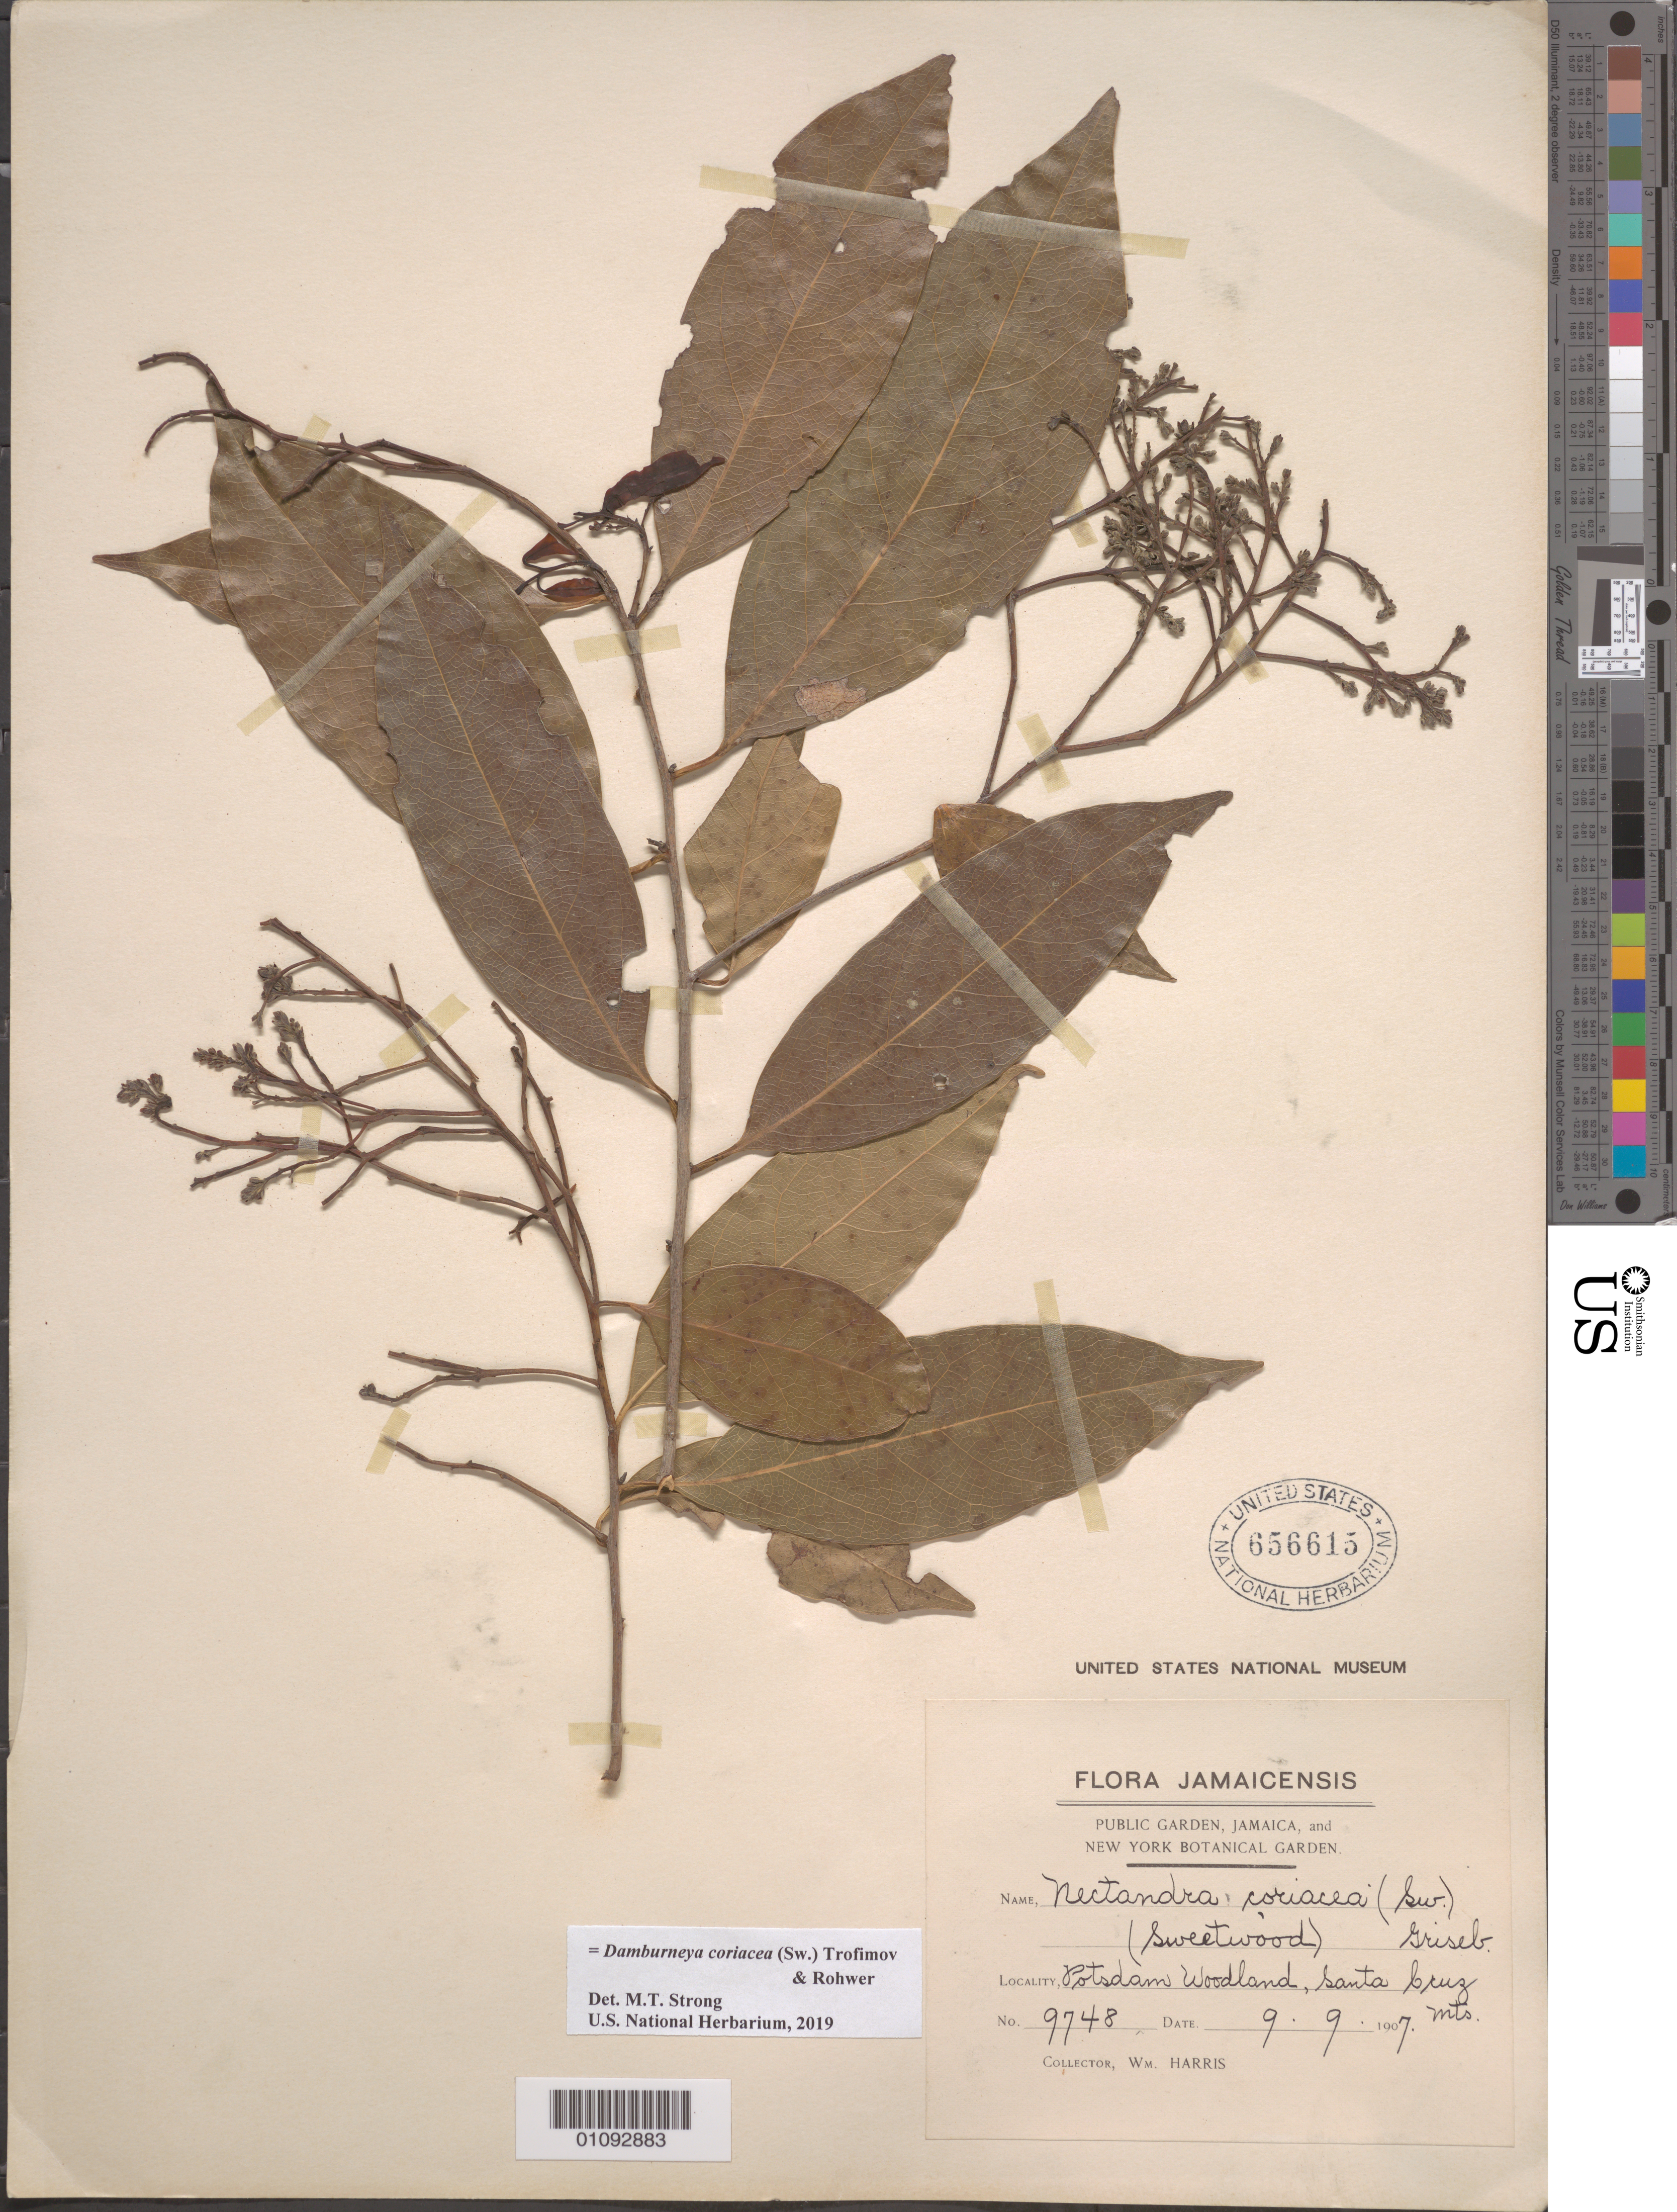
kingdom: Plantae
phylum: Tracheophyta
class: Magnoliopsida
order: Laurales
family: Lauraceae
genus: Damburneya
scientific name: Damburneya coriacea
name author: (Sw.) Trofimov & Rohwer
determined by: Strong, M. T., (US), Smithsonian Institution - National Museum of Natural History (UNITED STATES)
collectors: W. Harris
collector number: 9748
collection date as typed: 09 Sep 1907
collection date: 1907-09-09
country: Jamaica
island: Jamaica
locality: Potsdam Woodland.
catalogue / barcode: US 656615